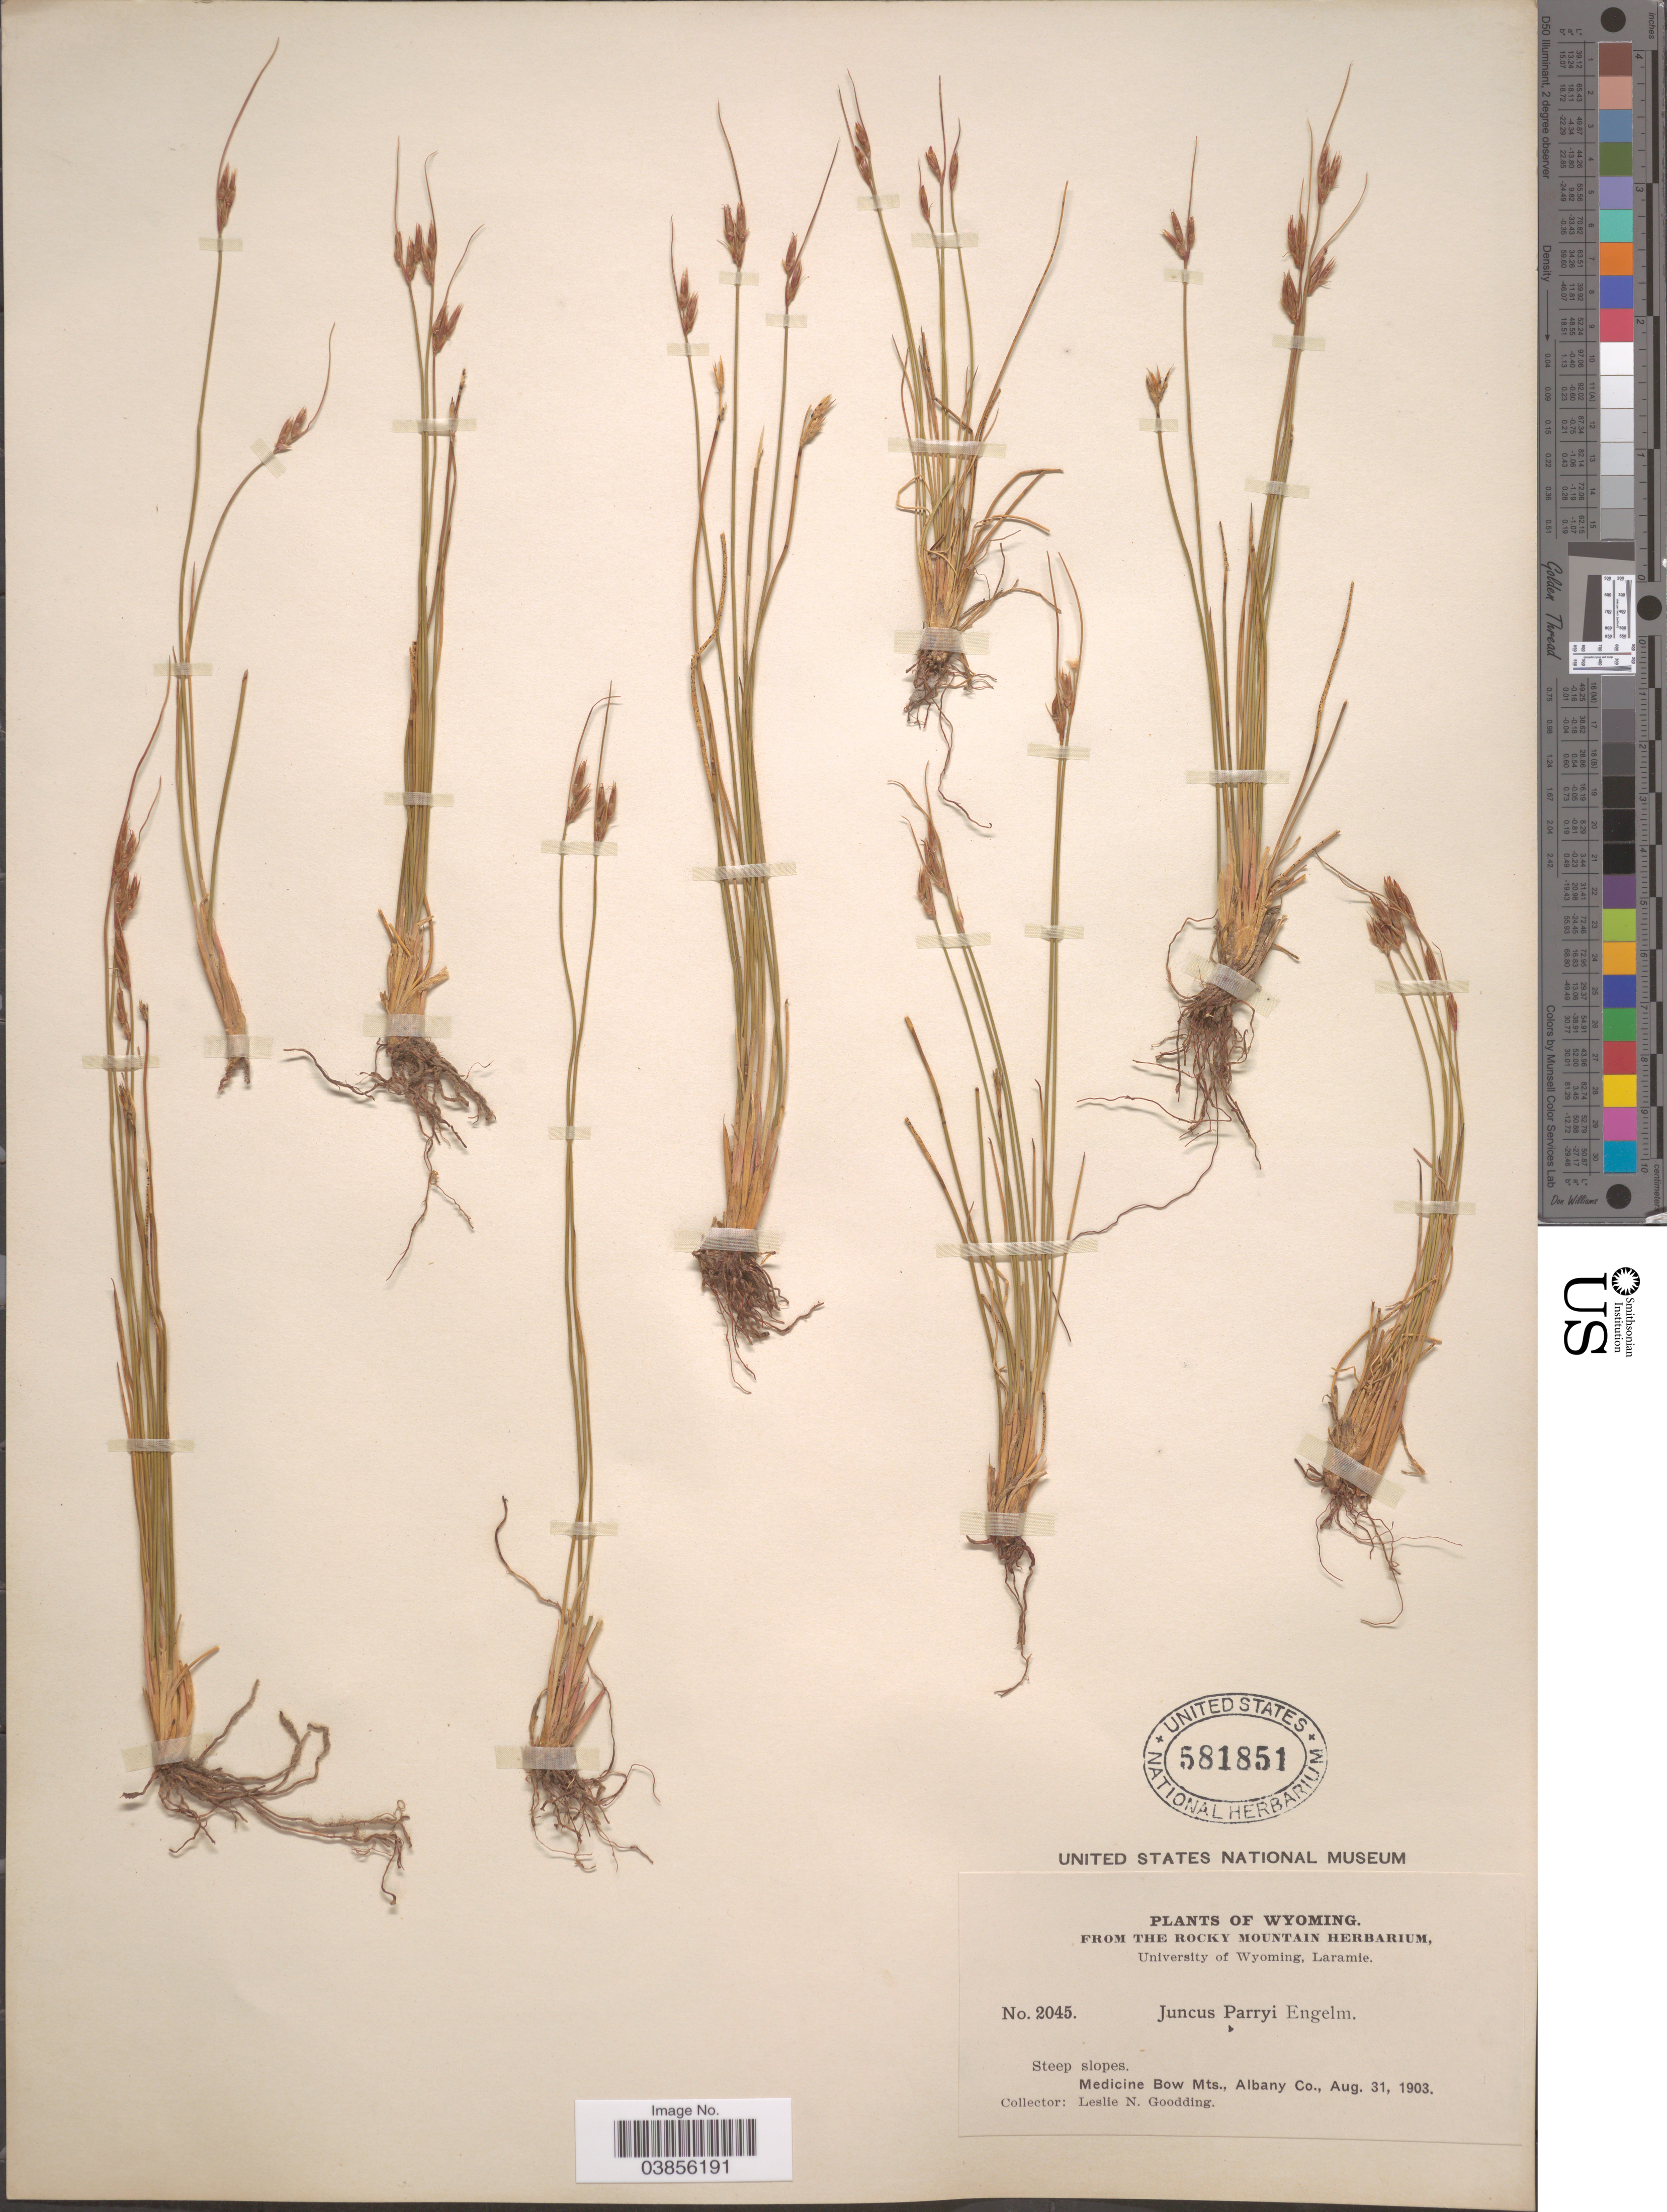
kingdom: Plantae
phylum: Tracheophyta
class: Liliopsida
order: Poales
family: Juncaceae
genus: Juncus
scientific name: Juncus parryi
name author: Engelm.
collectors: L. N. Goodding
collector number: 2045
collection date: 1903-08-31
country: United States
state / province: Wyoming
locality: Medicine Bow Mts., Albany Co.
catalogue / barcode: US 581851